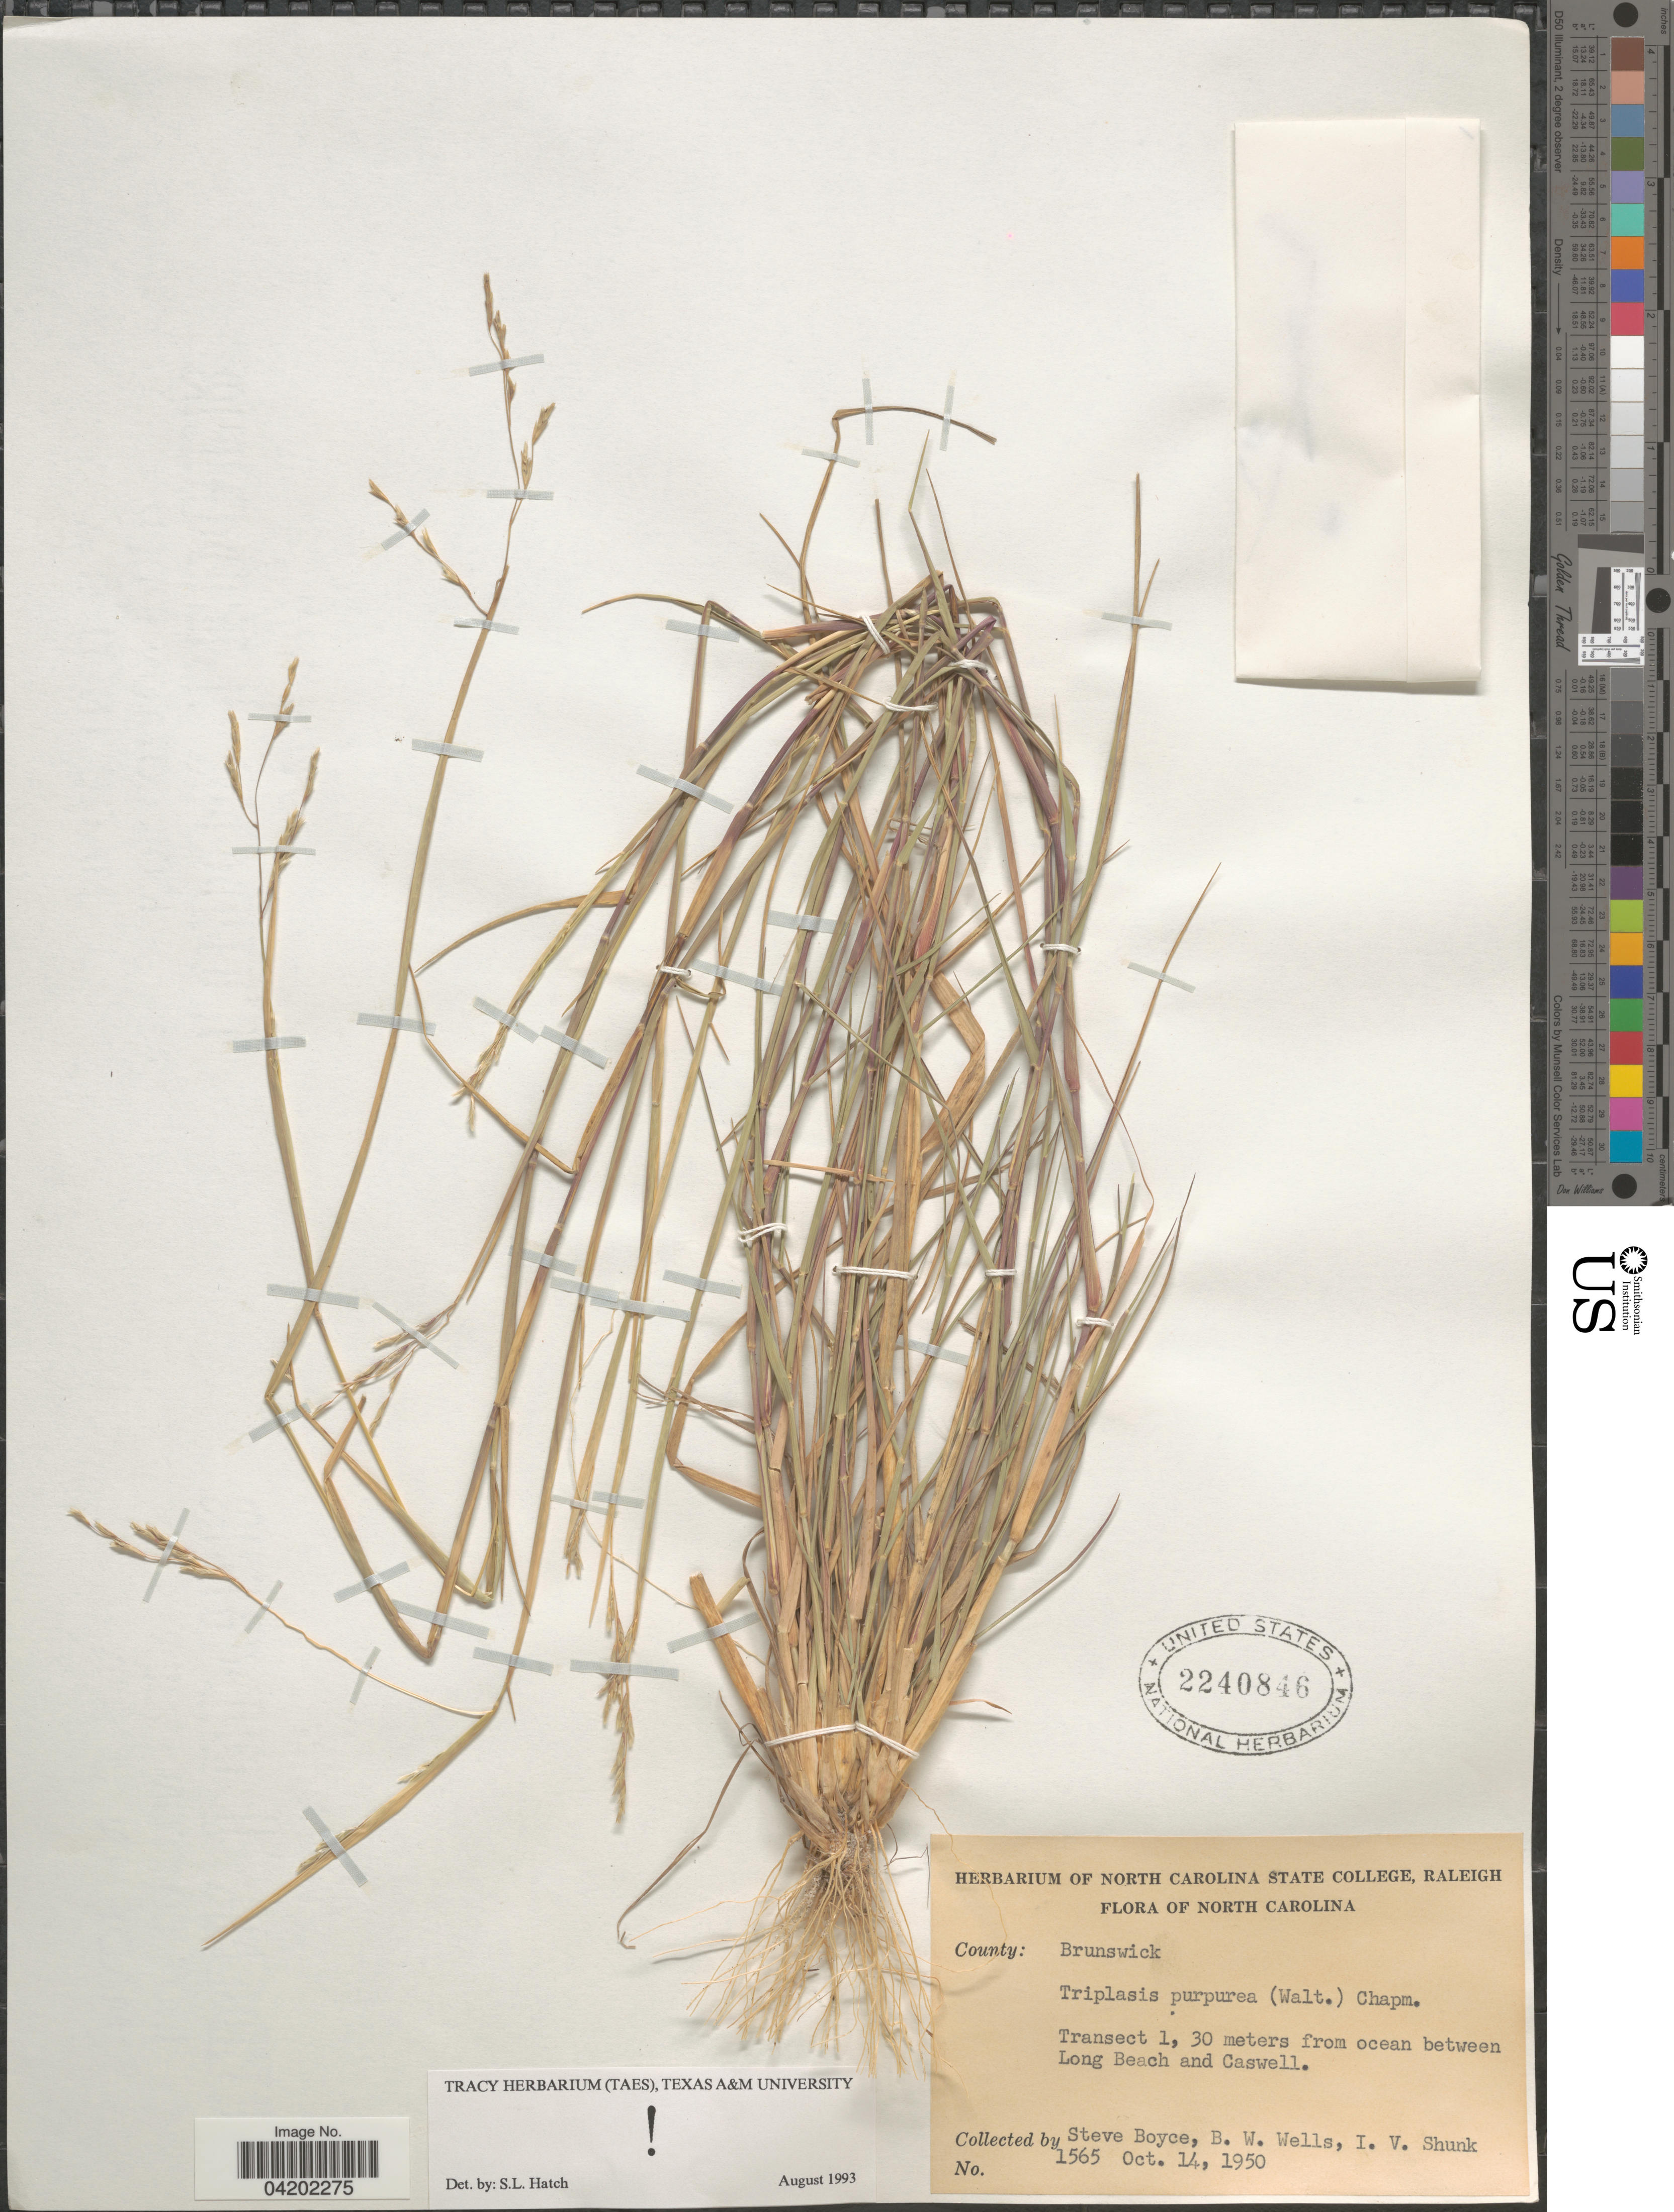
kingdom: Plantae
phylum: Tracheophyta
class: Liliopsida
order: Poales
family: Poaceae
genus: Triplasis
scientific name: Triplasis purpurea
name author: (Walter) Chapm.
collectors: S. Boyce, B. Wells & I. Shunk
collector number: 1565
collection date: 1950-10-14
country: United States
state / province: North Carolina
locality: County: Brunswick. Transect 1, 30 meters from ocean between Long Beach and Caswell.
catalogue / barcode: US 2240846